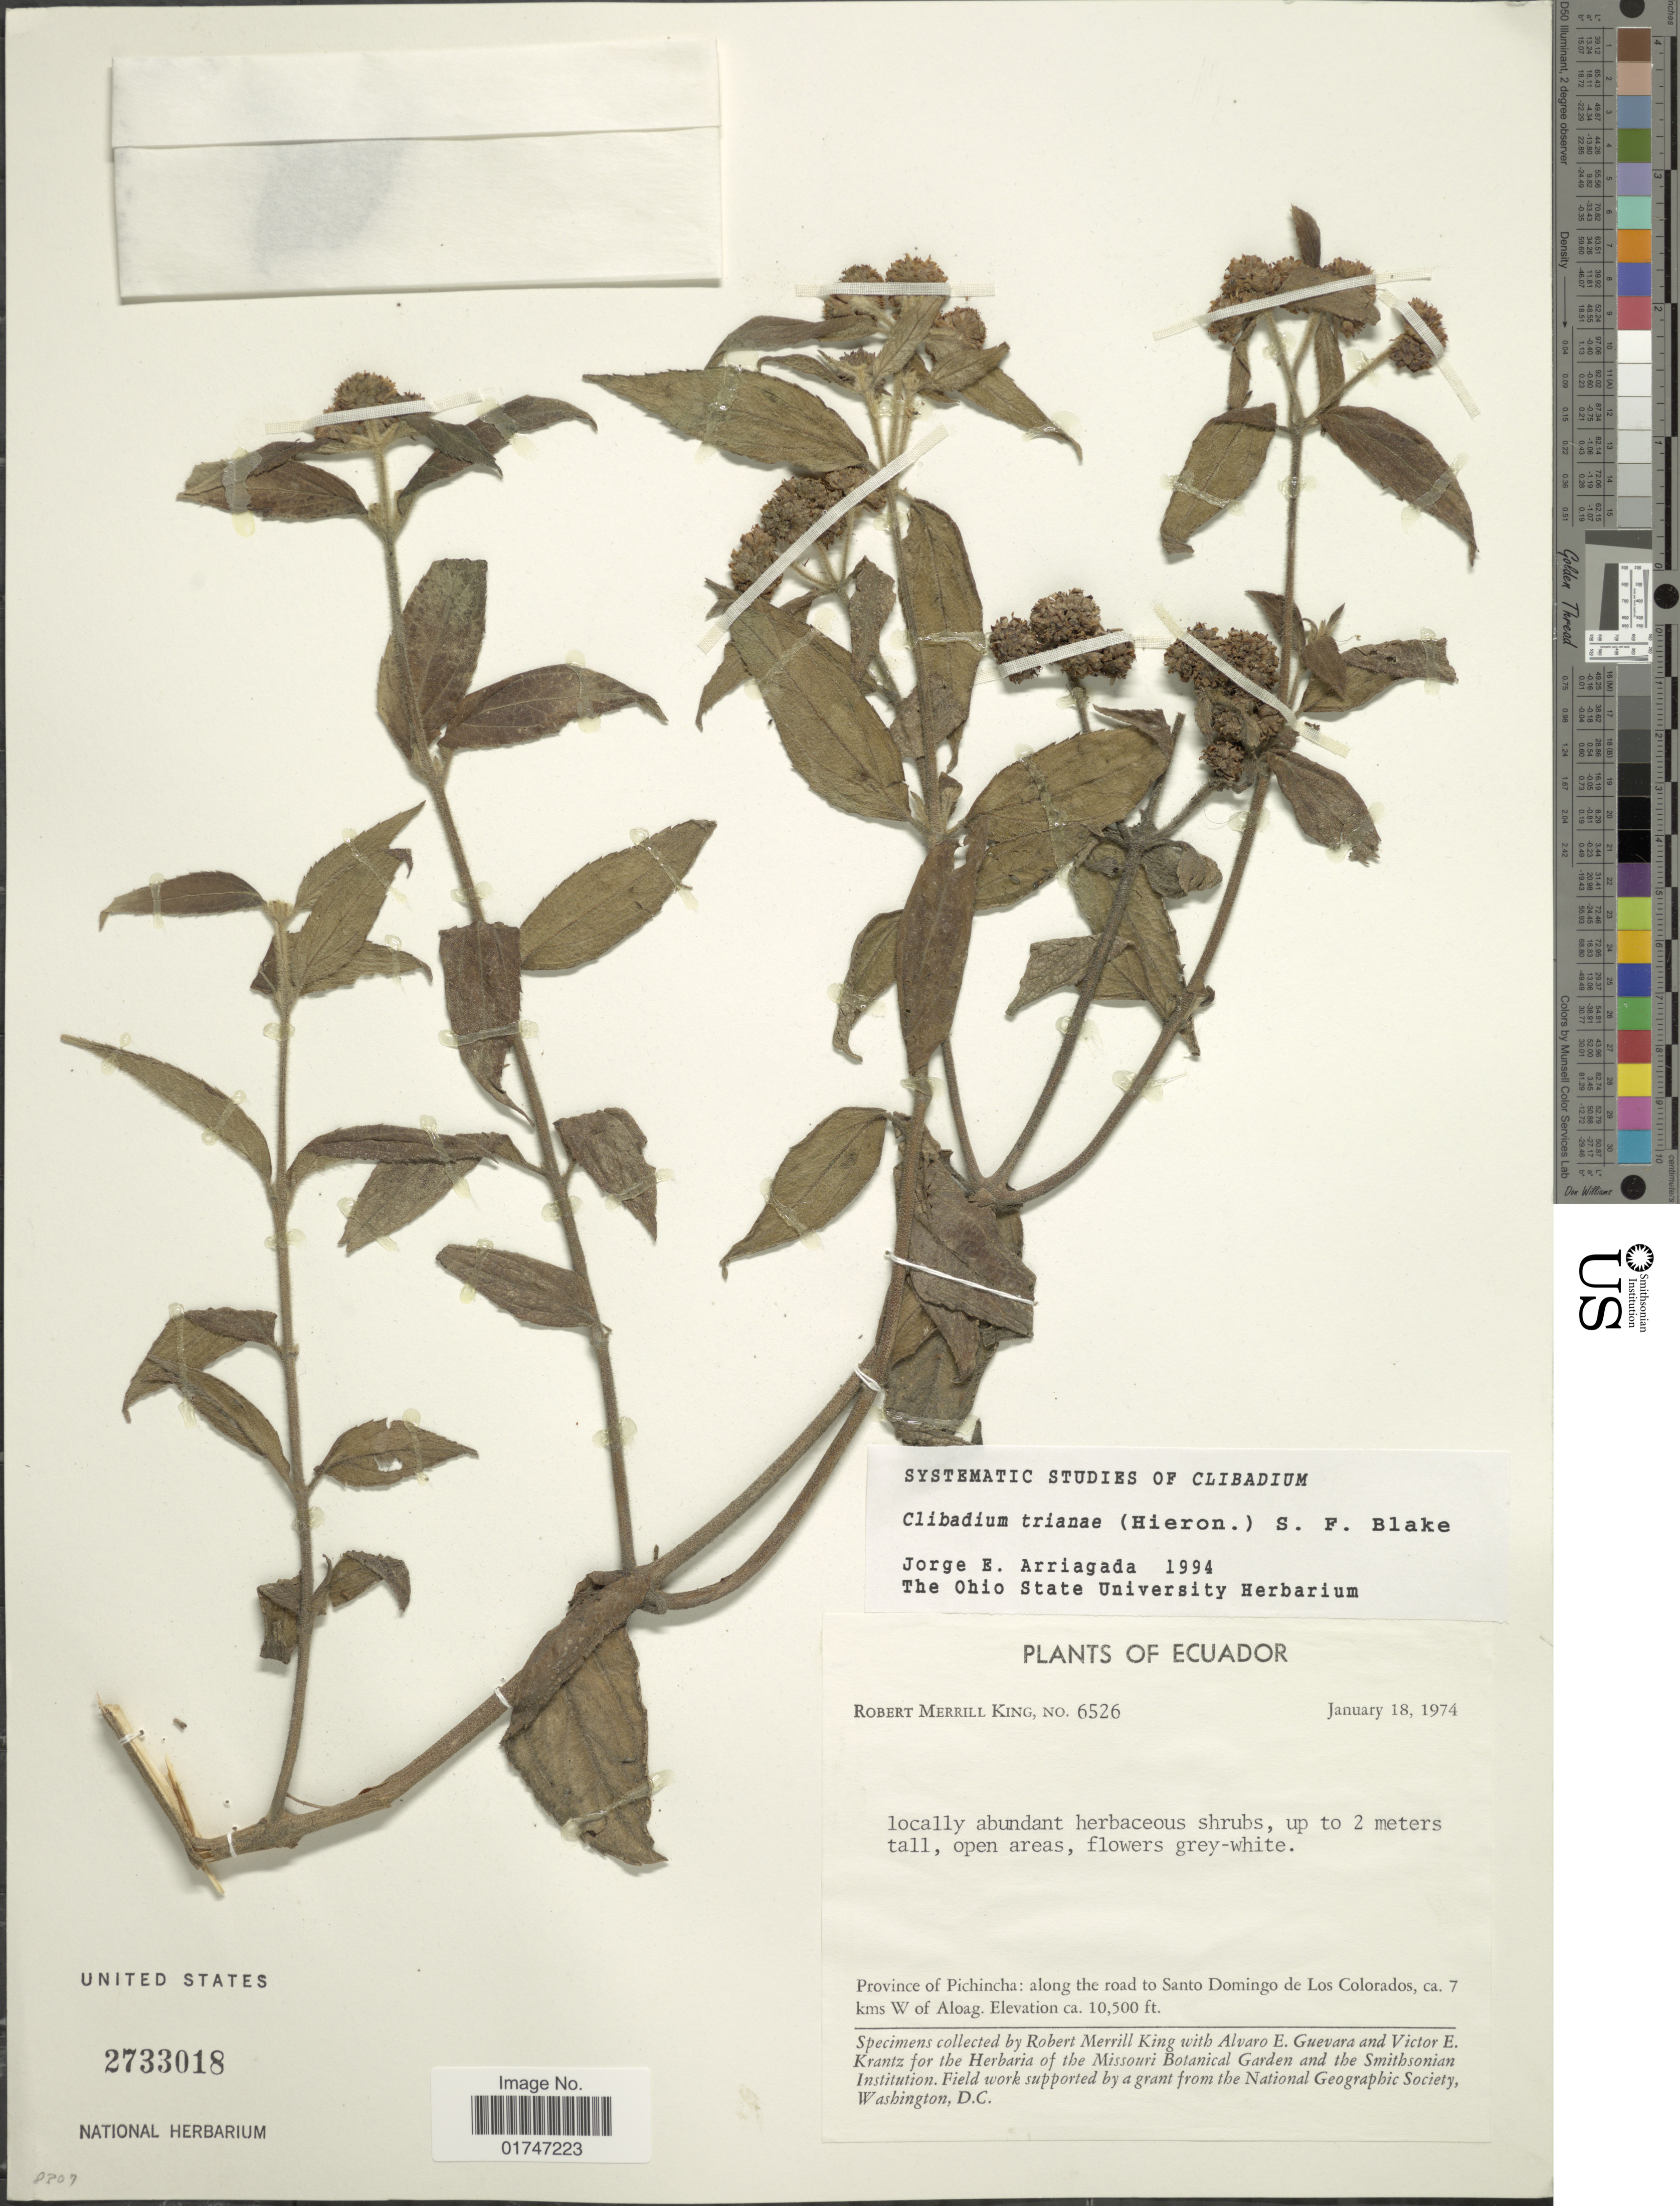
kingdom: Plantae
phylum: Tracheophyta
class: Magnoliopsida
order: Asterales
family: Asteraceae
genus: Clibadium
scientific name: Clibadium trianae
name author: (Hieron.) S.F. Blake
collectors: R. M. King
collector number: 6526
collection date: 1974-01-18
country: Ecuador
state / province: Pichincha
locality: Province of Pichincha: along the road to Santo Domingo de Los Colorados, ca. 7 kms W of Aloag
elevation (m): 3200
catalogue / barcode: US 2733018